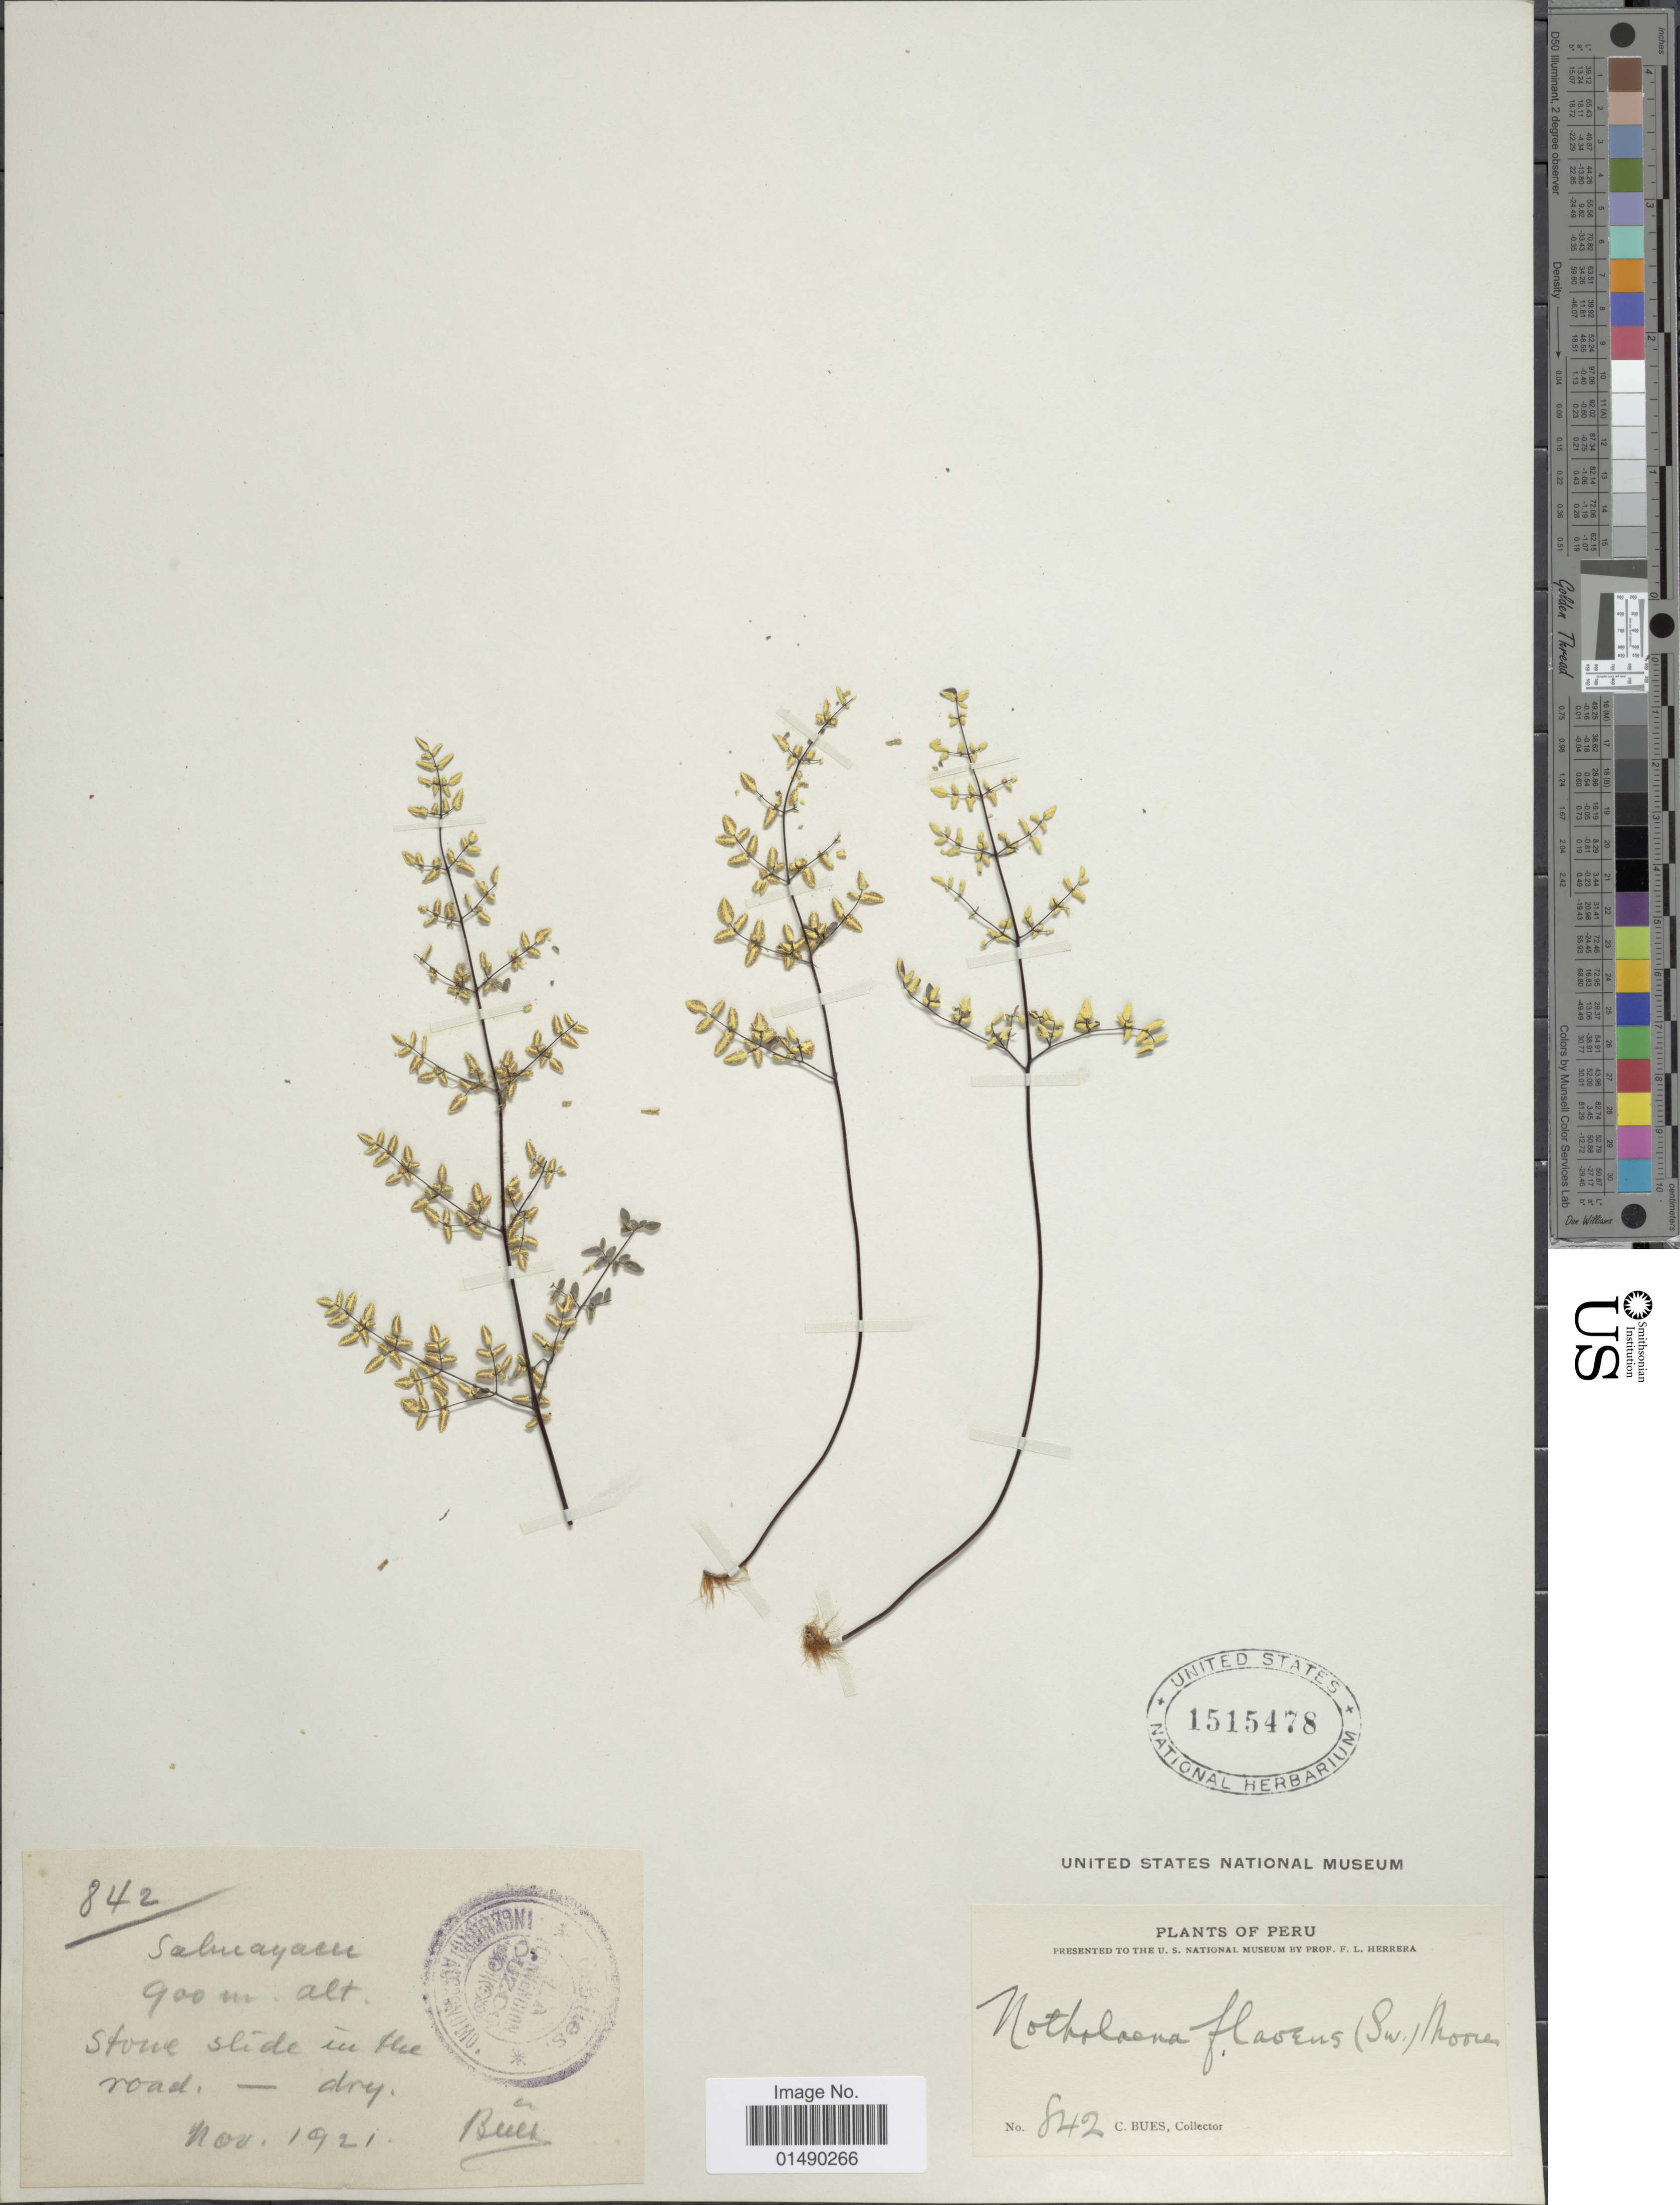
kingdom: Plantae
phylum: Tracheophyta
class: Polypodiopsida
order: Polypodiales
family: Pteridaceae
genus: Argyrochosma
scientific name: Argyrochosma nivea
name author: (Poir.) Windham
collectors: C. Bues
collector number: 842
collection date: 1921-11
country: Peru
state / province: Cusco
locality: Sahuayacu. stone slide in the road - dry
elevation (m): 900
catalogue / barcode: US 1515478